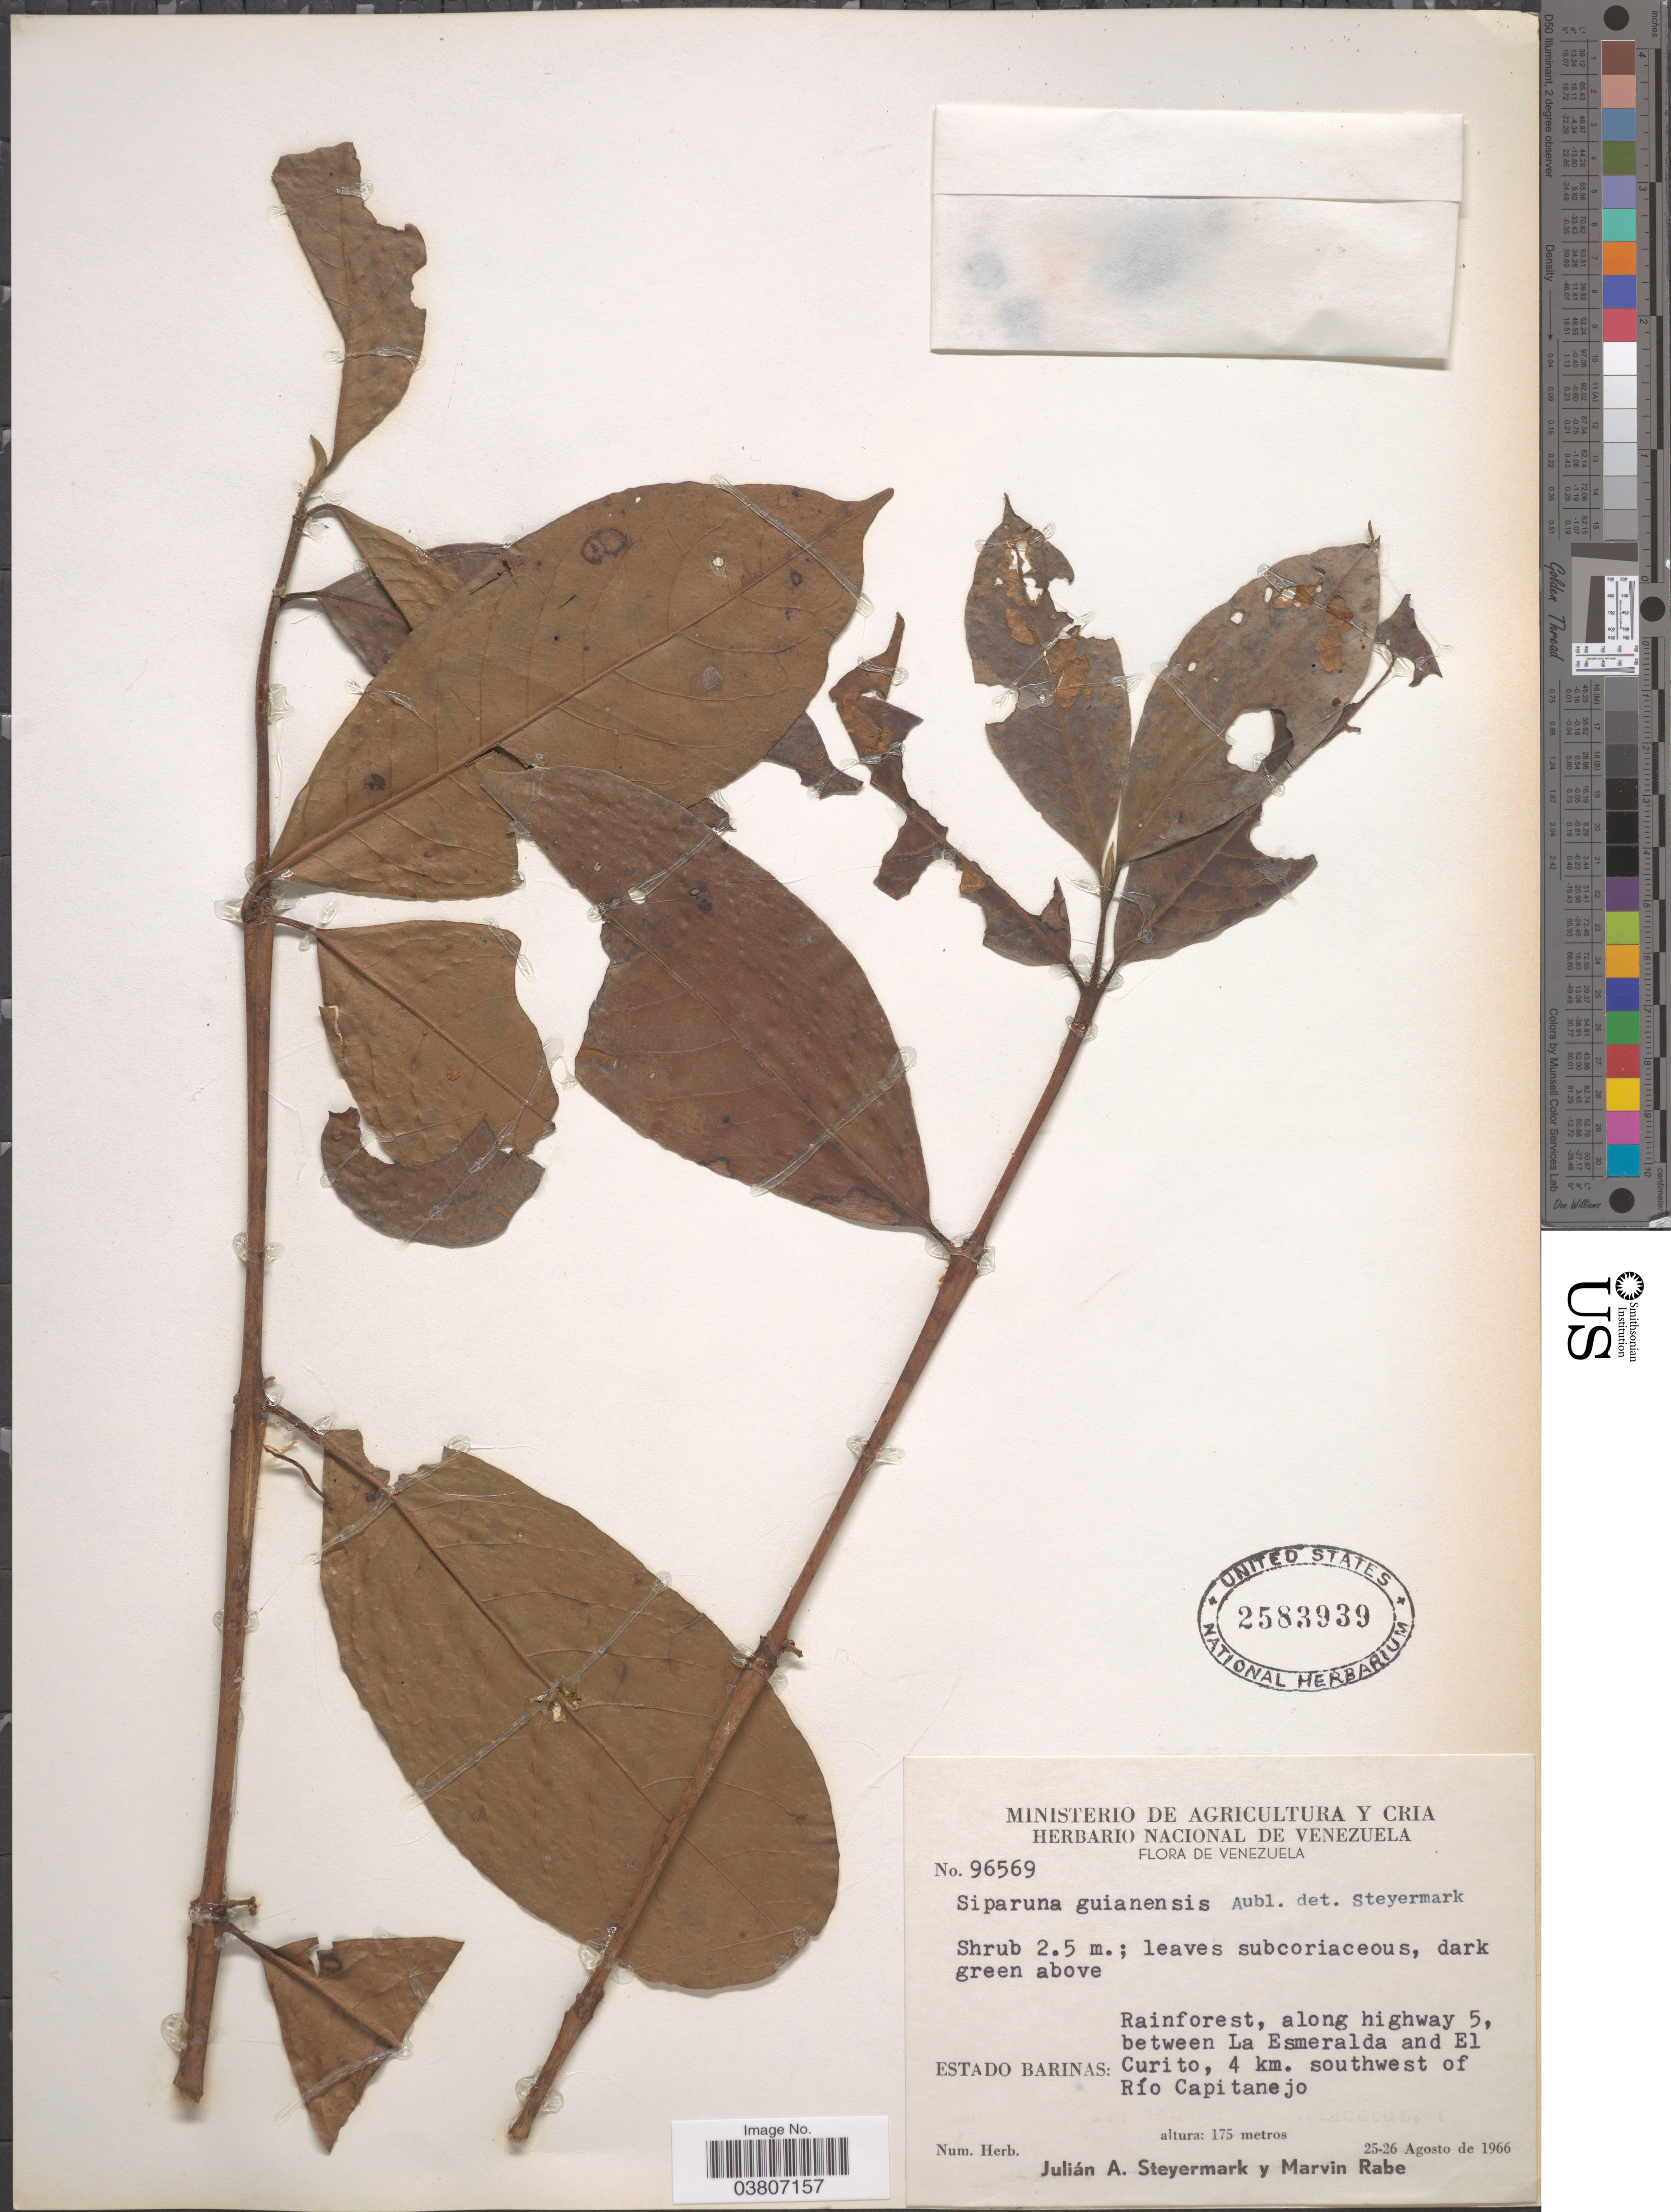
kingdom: Plantae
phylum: Tracheophyta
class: Magnoliopsida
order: Laurales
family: Siparunaceae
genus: Siparuna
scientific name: Siparuna guianensis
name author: Aubl.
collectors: J. Steyermark & M. Rabe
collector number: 96569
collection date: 1966-08-25/1966-08-26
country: Venezuela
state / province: Barinas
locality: Rainforest, along highway 5, between La Esmeralda and El Curito, 4 km. southwest of Río Capitanejo.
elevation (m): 175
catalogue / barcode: US 2583939